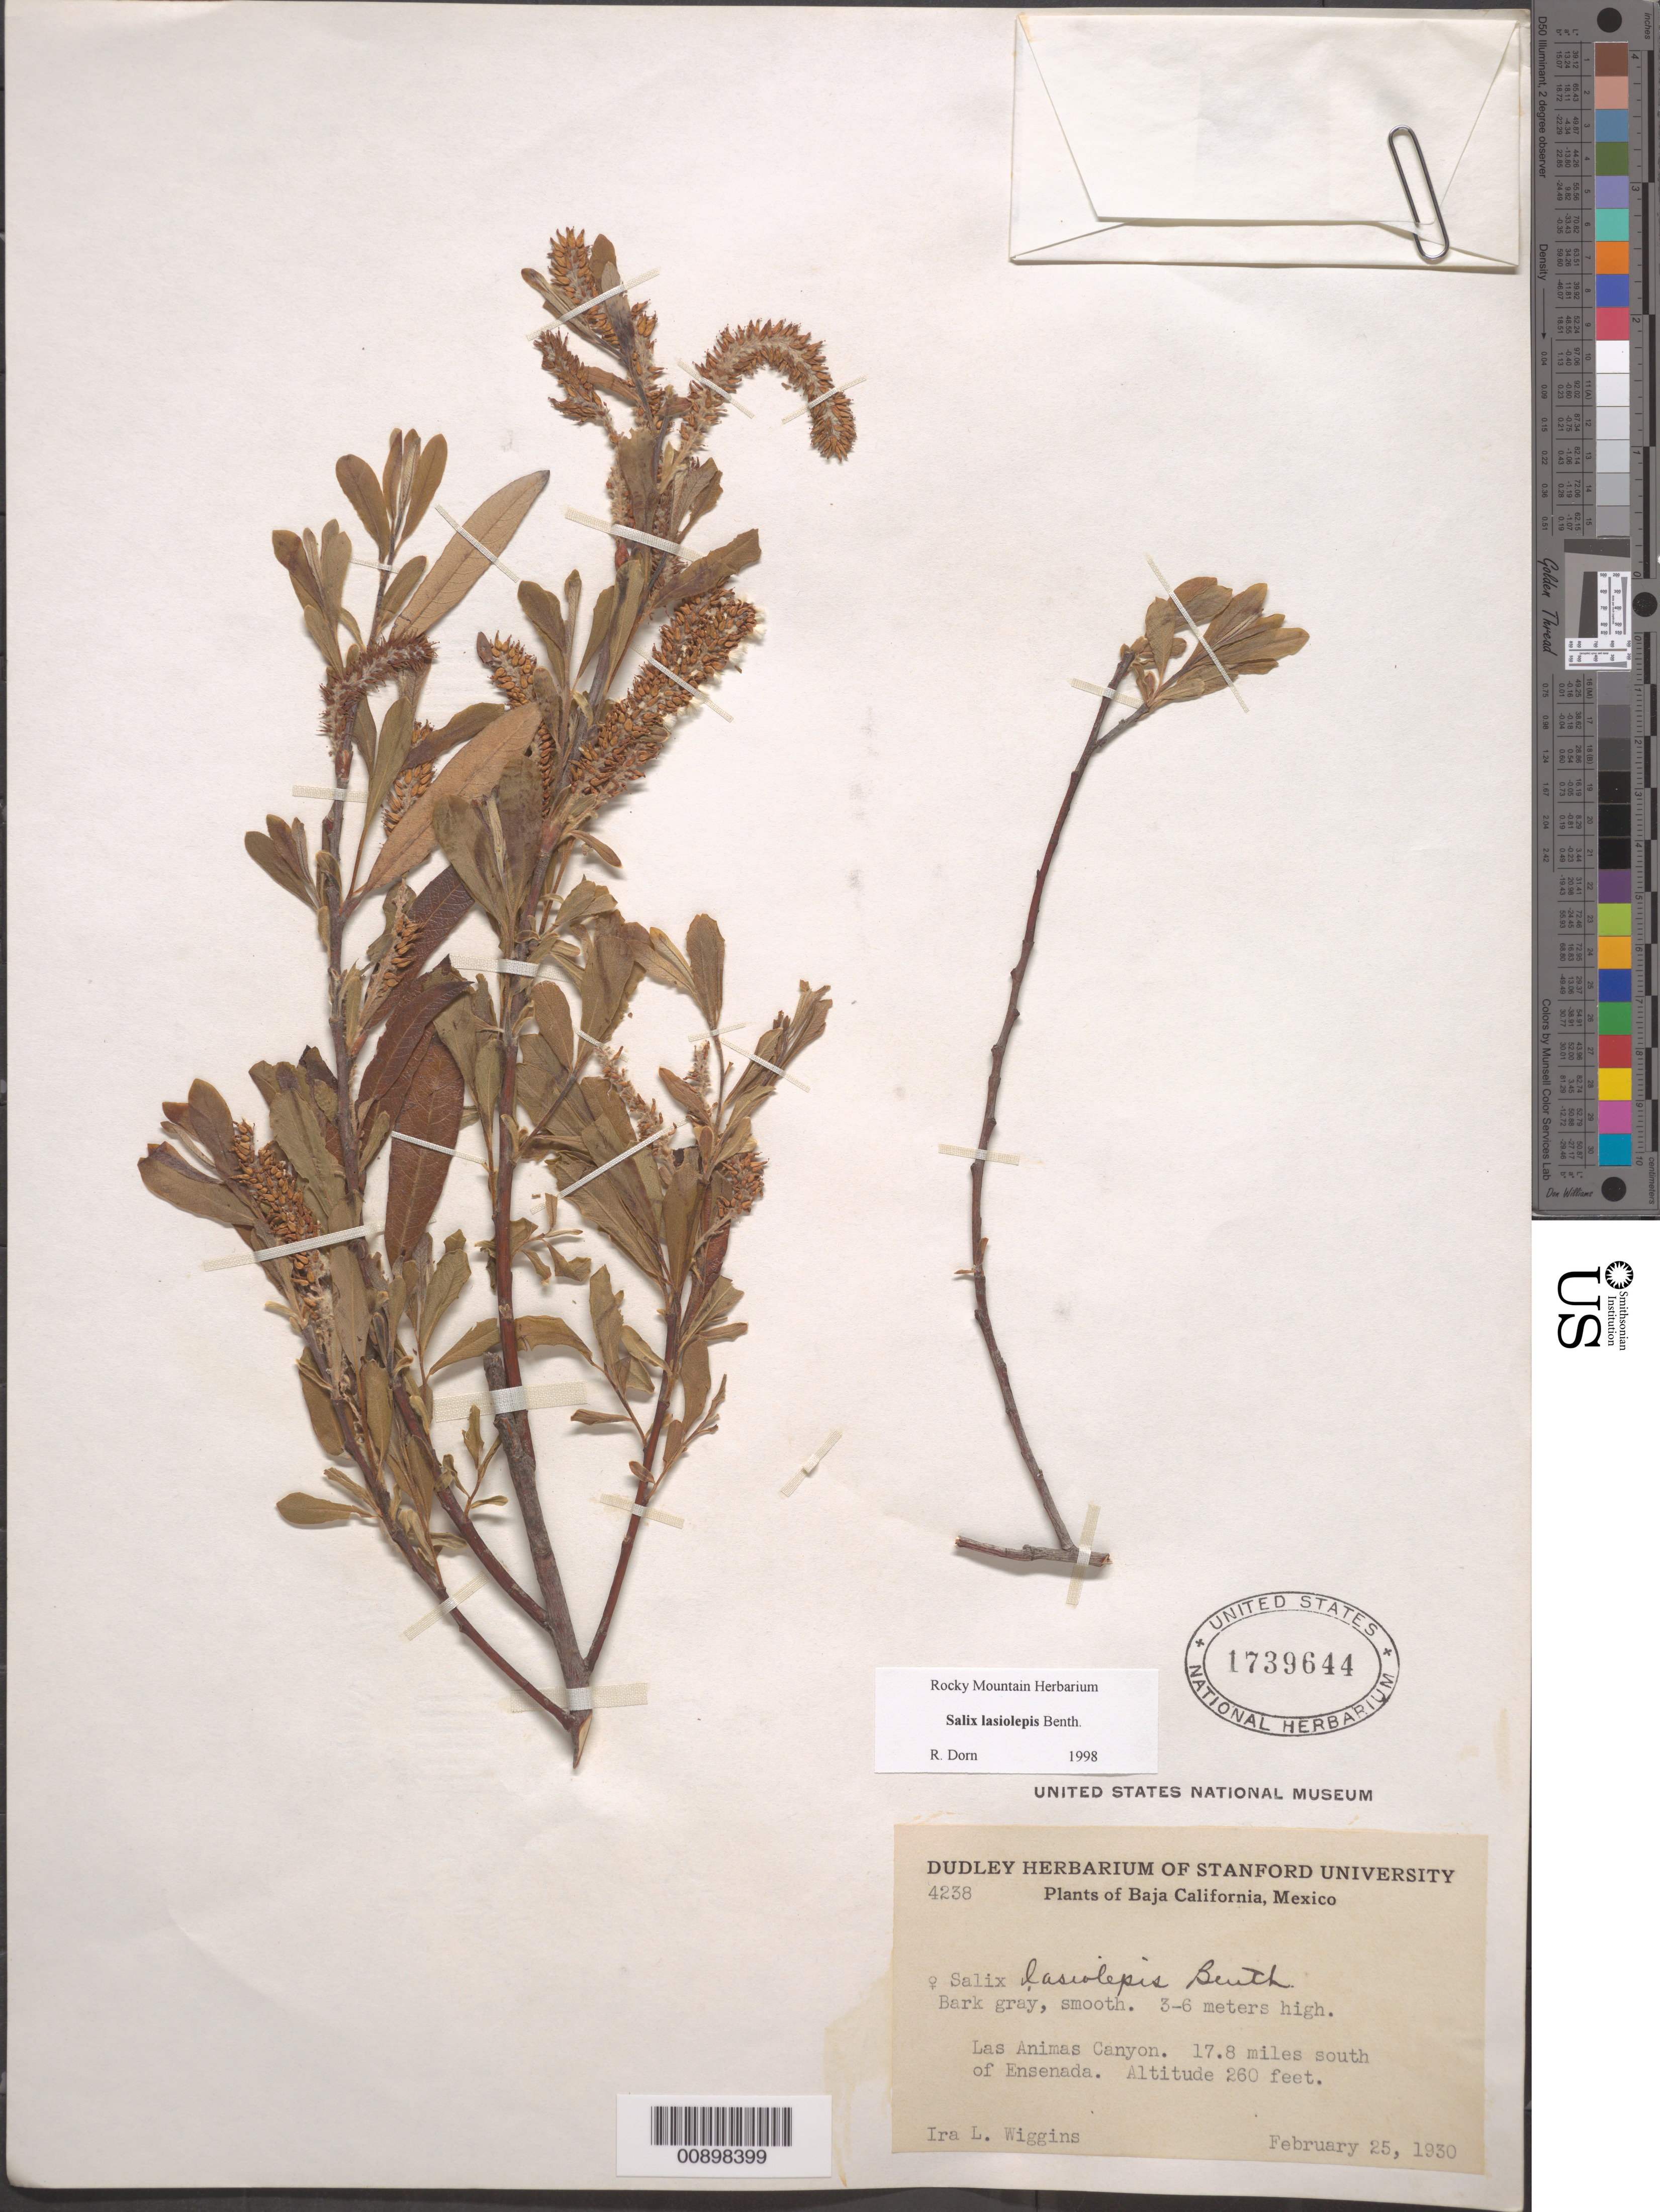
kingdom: Plantae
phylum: Tracheophyta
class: Magnoliopsida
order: Malpighiales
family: Salicaceae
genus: Salix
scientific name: Salix lasiolepis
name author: Benth.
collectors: I. L. Wiggins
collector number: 4238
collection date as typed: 25 Feb 1930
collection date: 1930-02-25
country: Mexico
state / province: Baja California Norte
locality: Las Animas Canyon. 17.8 miles south of Ensenada, Baja California.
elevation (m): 79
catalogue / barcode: US 1739644